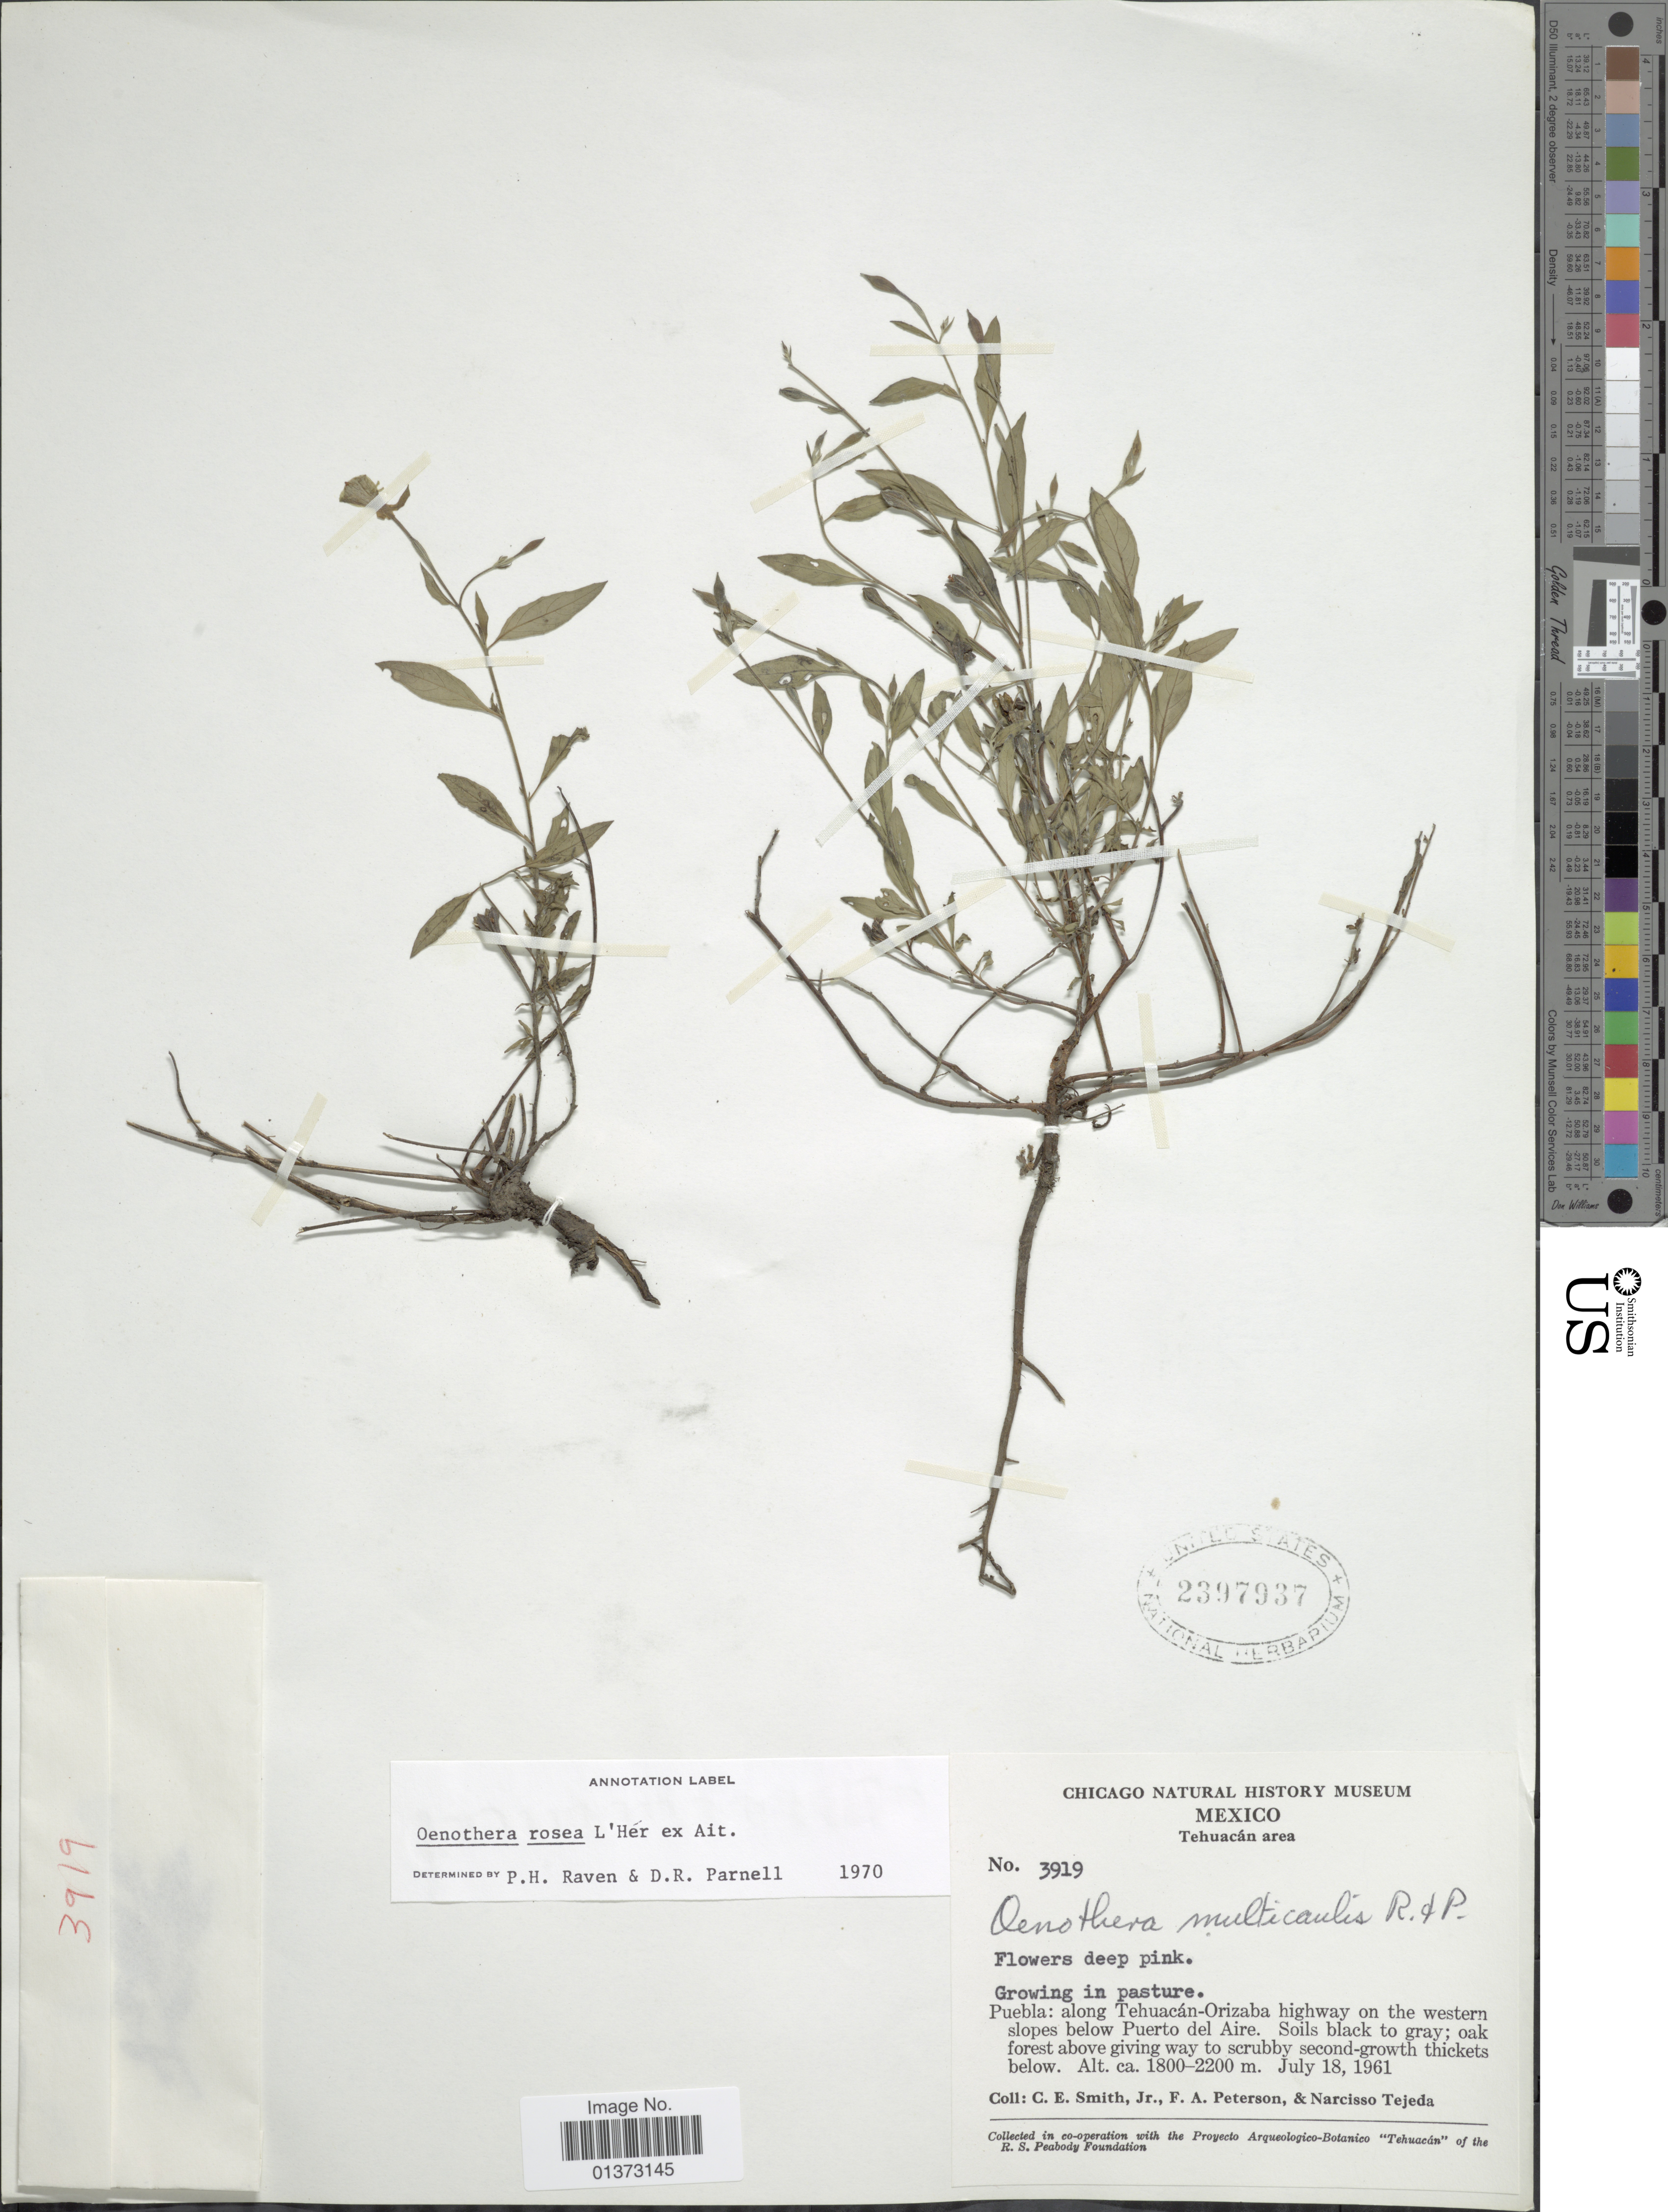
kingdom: Plantae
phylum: Tracheophyta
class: Magnoliopsida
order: Myrtales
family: Onagraceae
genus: Oenothera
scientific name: Oenothera rosea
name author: L'Hér. ex Aiton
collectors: C. E. Smith Jr., F. A. Peterson & N. Tejeda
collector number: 3919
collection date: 1961-07-18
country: Mexico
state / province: Puebla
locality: Tehuacán area, along Tehuacán-Orizaba highway on the western slopes below Puerto del Aire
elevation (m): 1800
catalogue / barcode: US 2397937